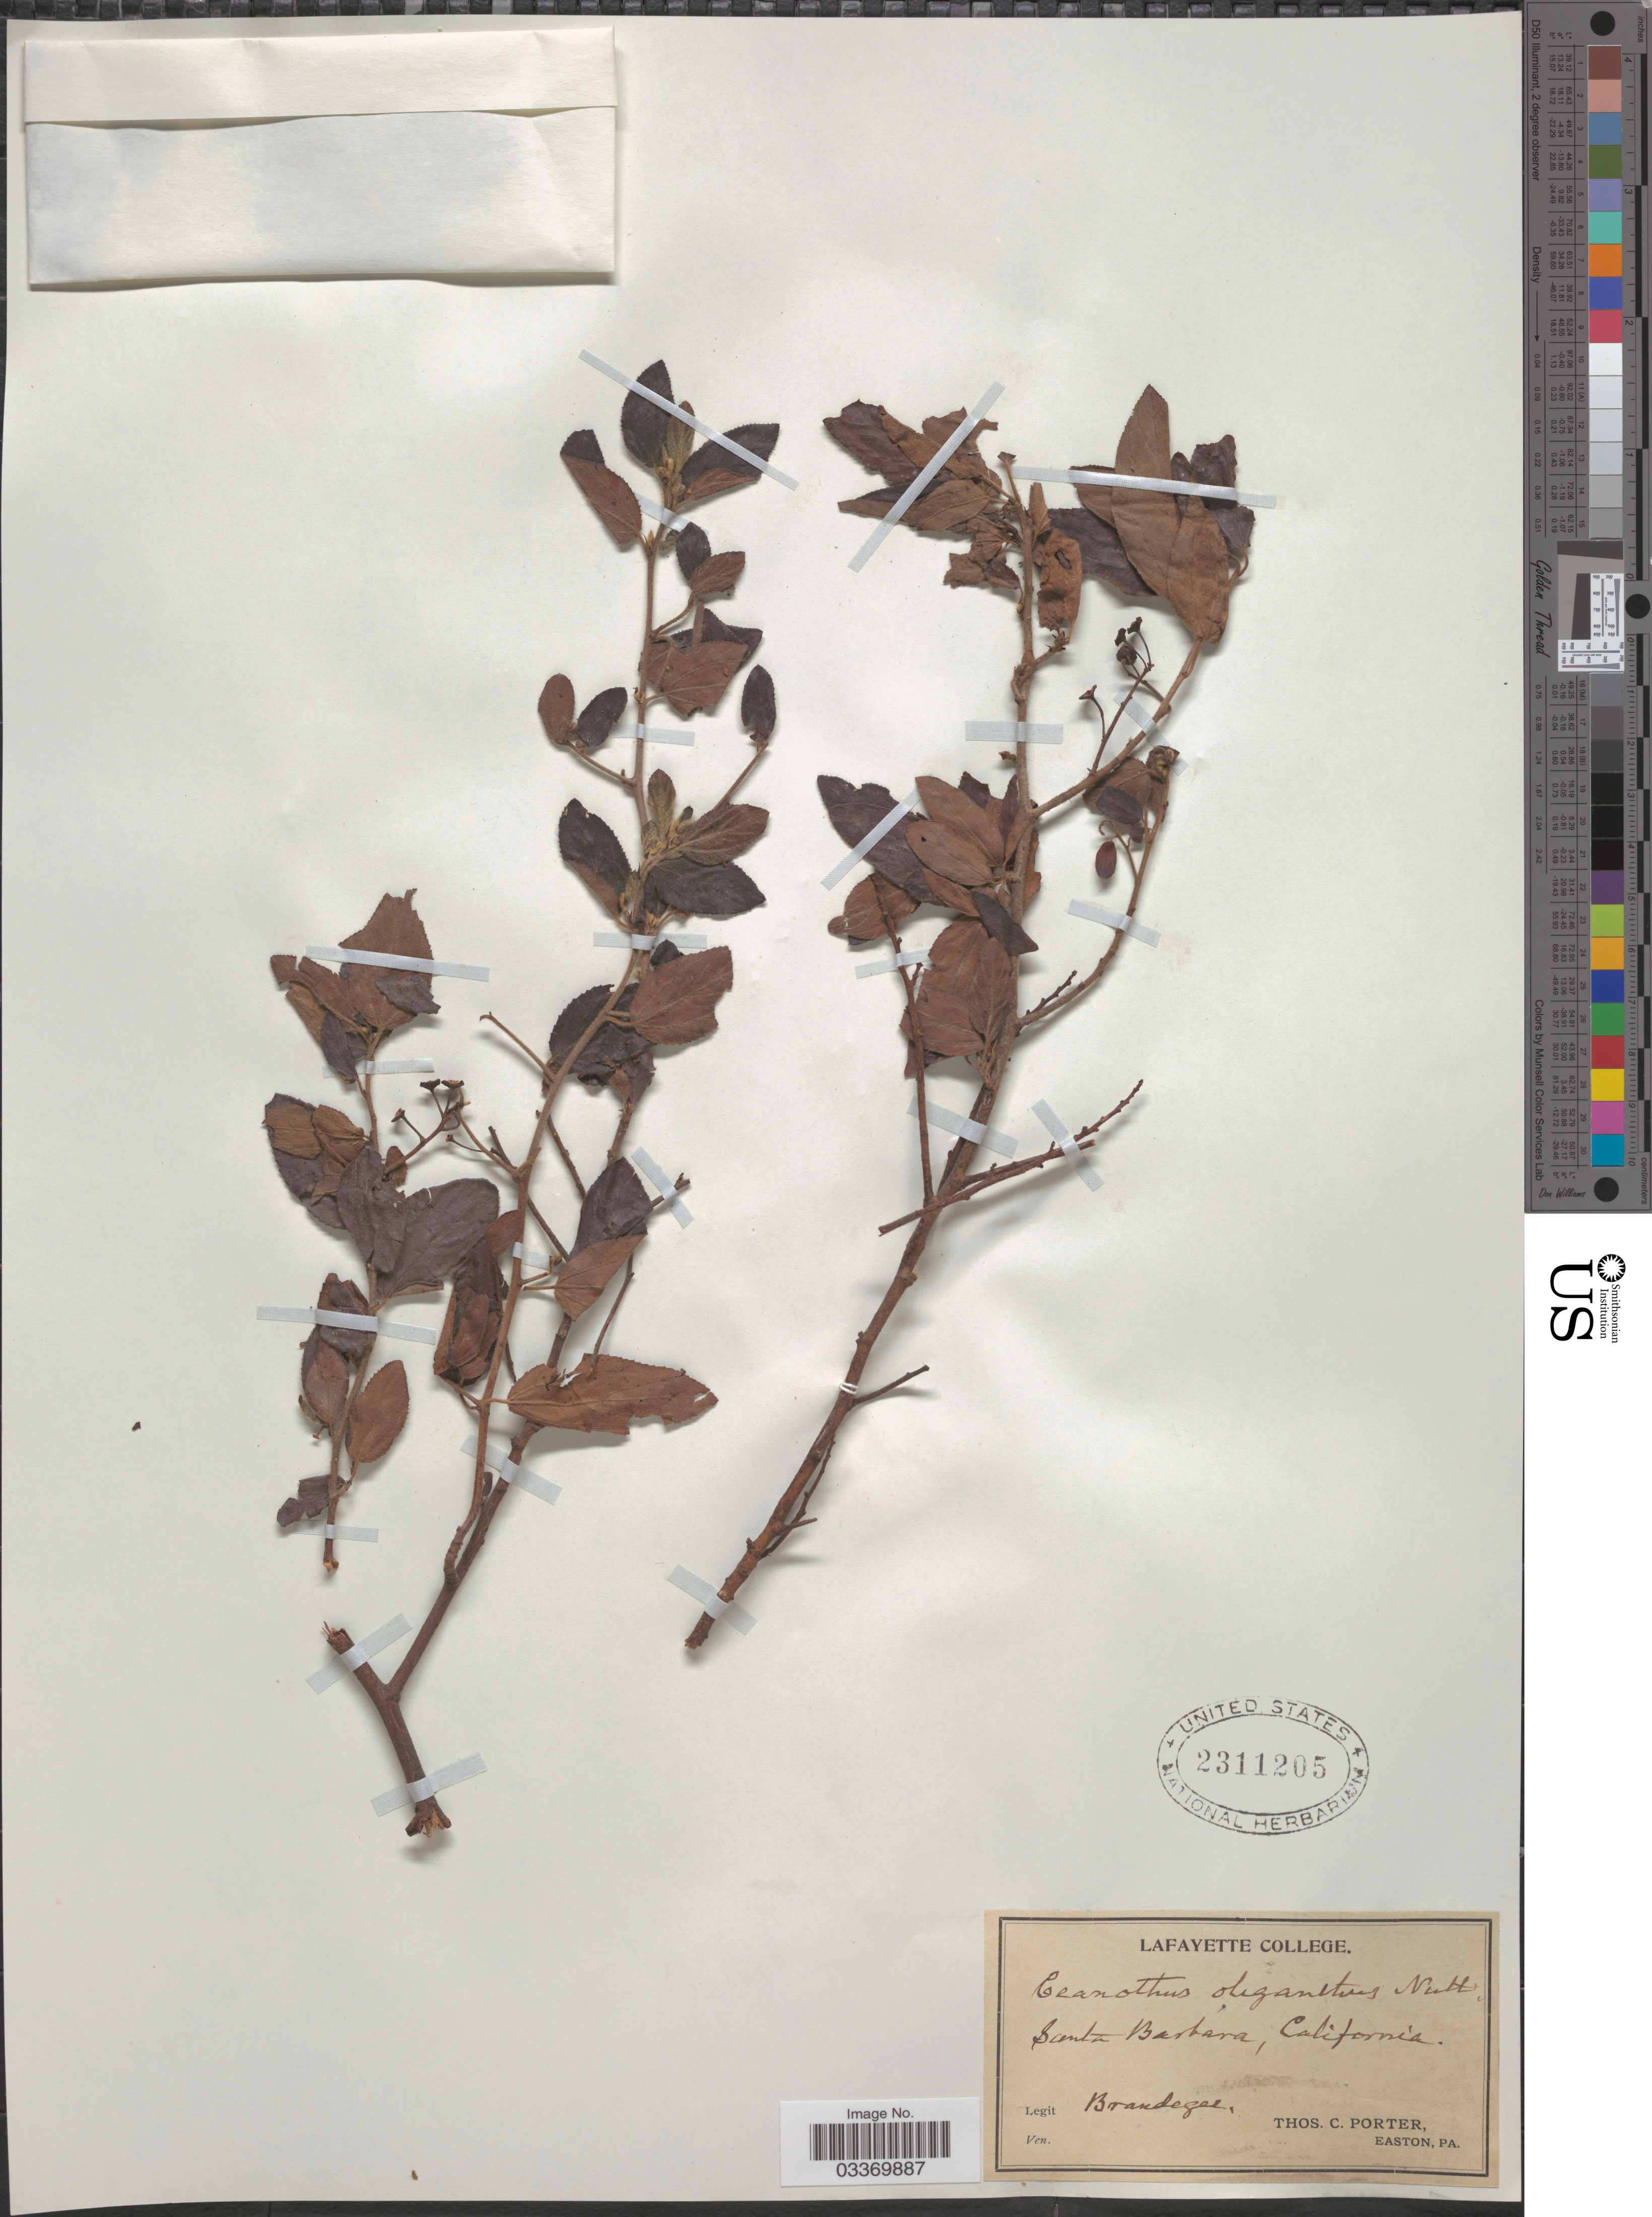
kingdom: Plantae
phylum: Tracheophyta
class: Magnoliopsida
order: Rosales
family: Rhamnaceae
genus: Ceanothus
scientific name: Ceanothus oliganthus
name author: Nutt.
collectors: -- Brandegee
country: United States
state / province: California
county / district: Santa Barbara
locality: Santa Barbara.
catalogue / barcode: US 2311205